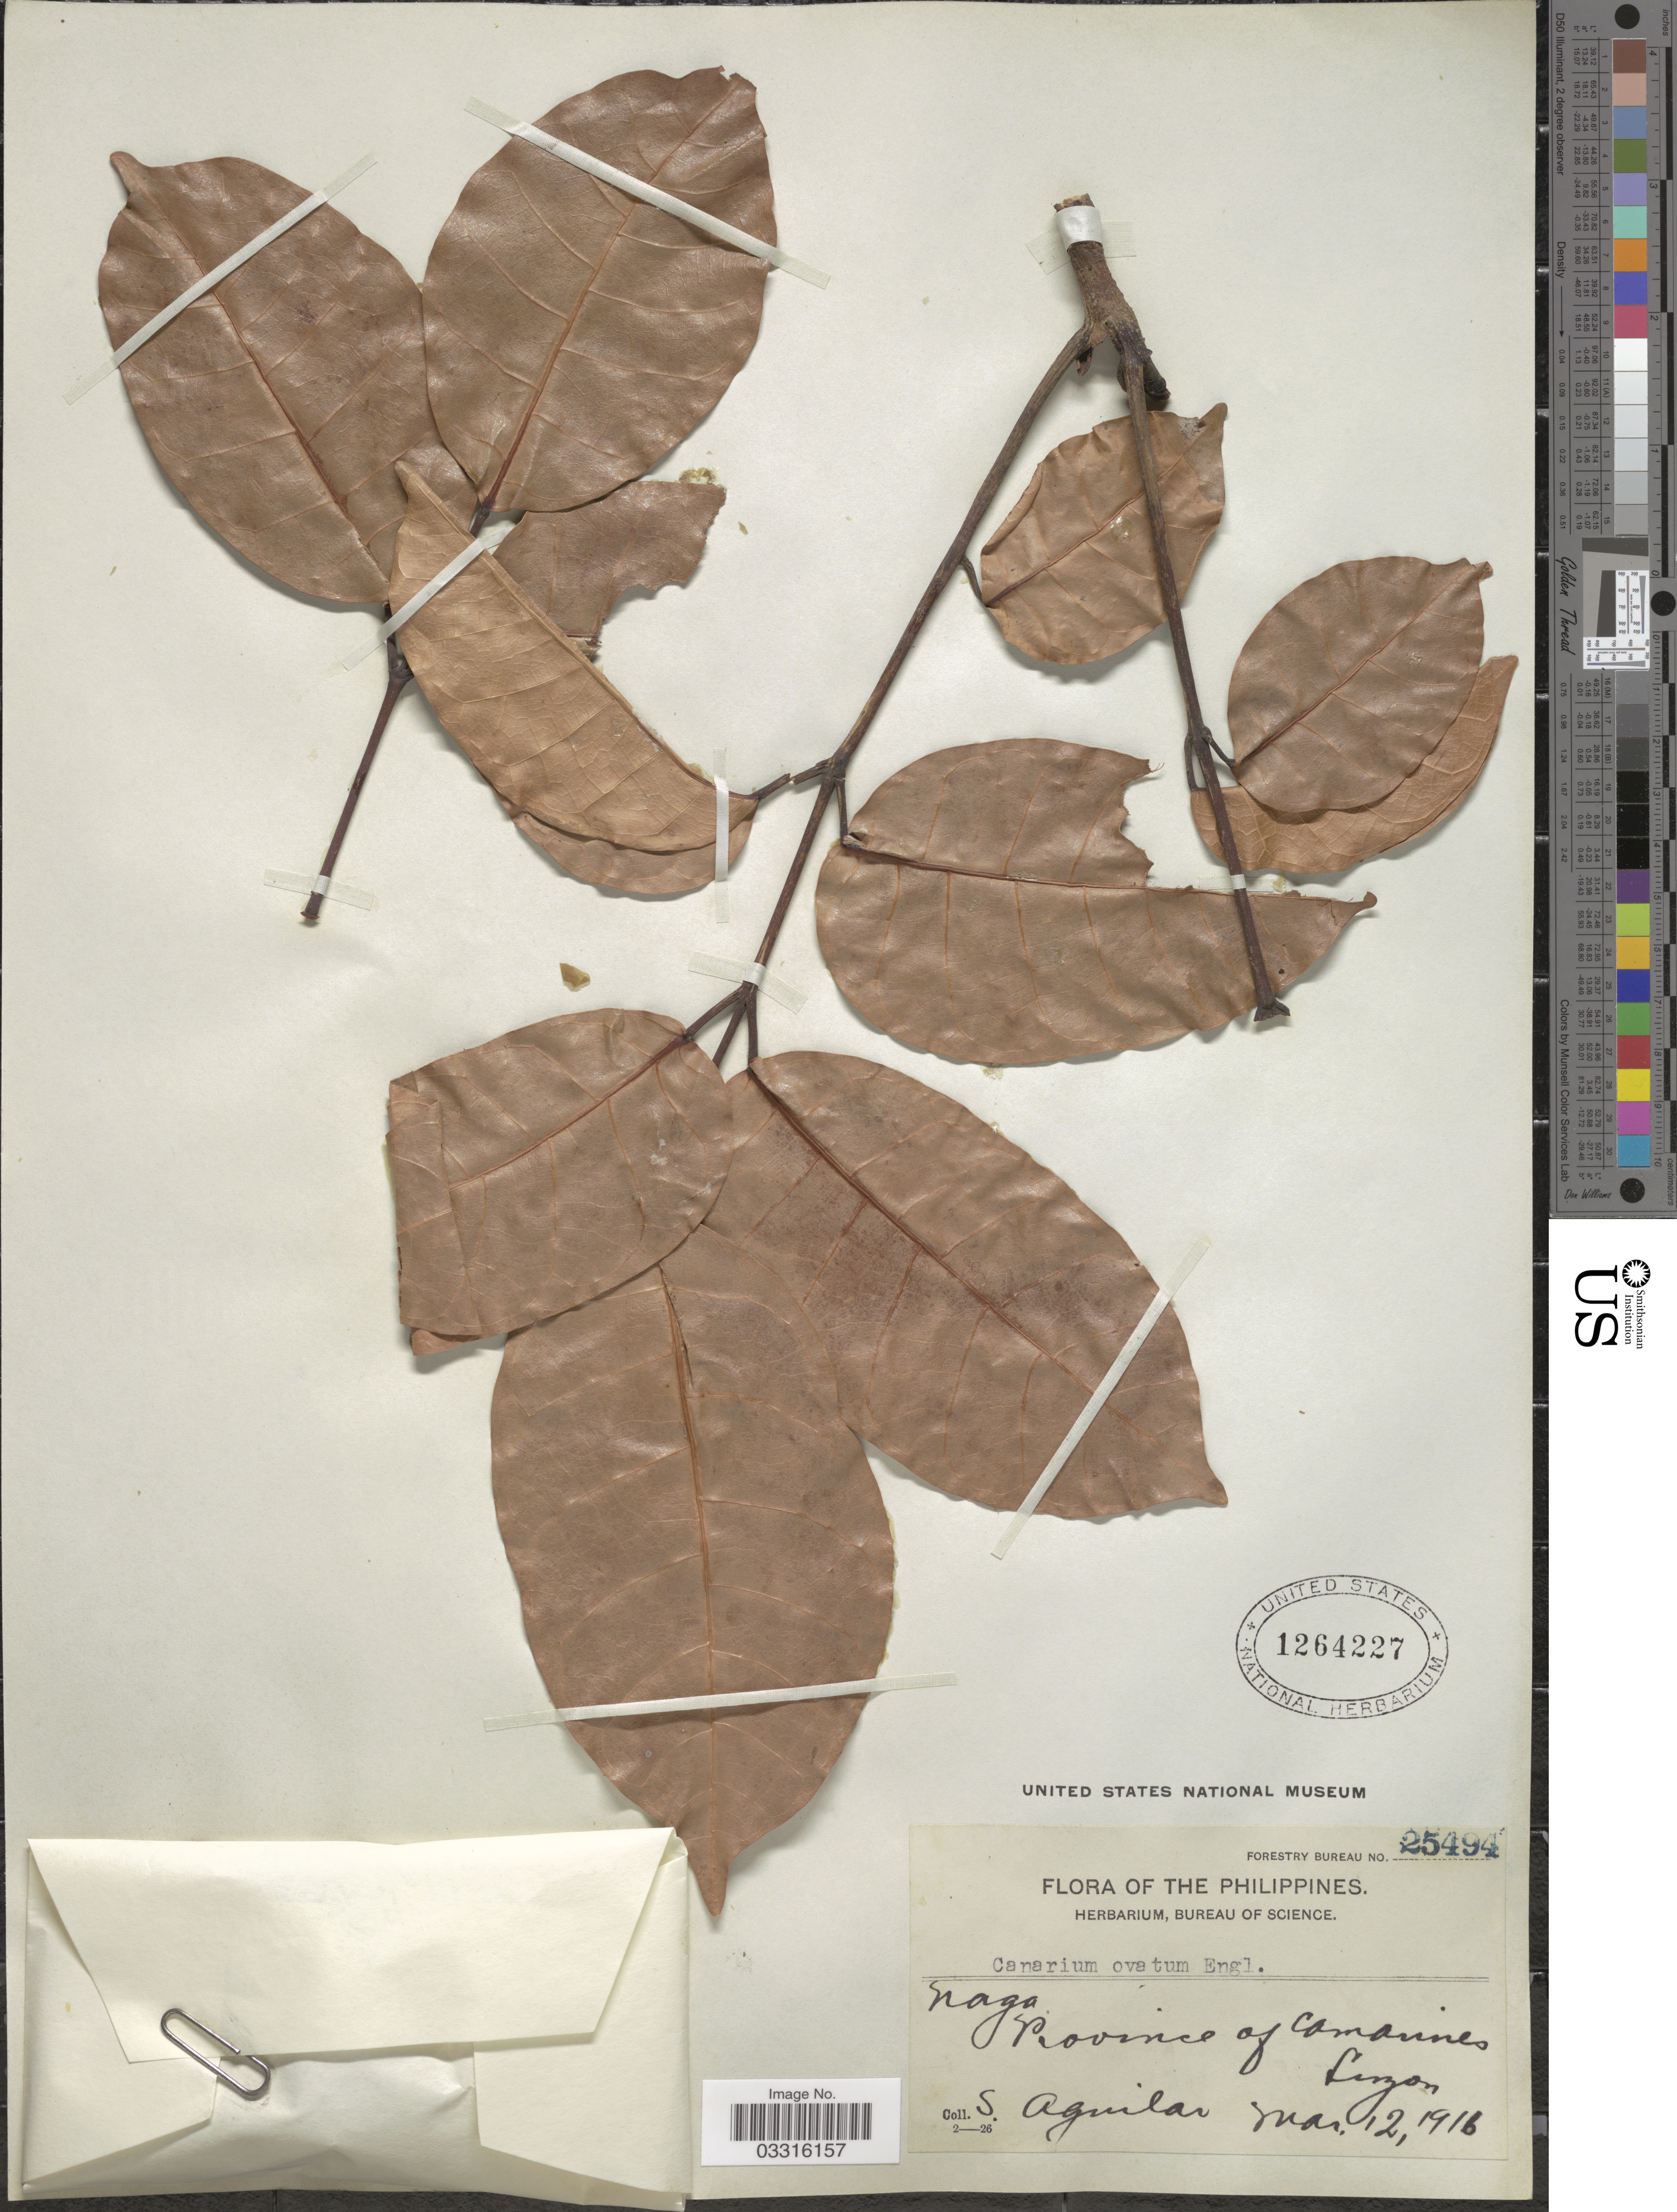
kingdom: Plantae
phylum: Tracheophyta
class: Magnoliopsida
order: Sapindales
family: Burseraceae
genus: Canarium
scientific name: Canarium ovatum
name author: Engl.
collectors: S. Aguilar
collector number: Forestry Bureau 25494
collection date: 1916-03-12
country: Philippines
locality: Naga. Province of Camarines, Luzon.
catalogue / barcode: US 1264227